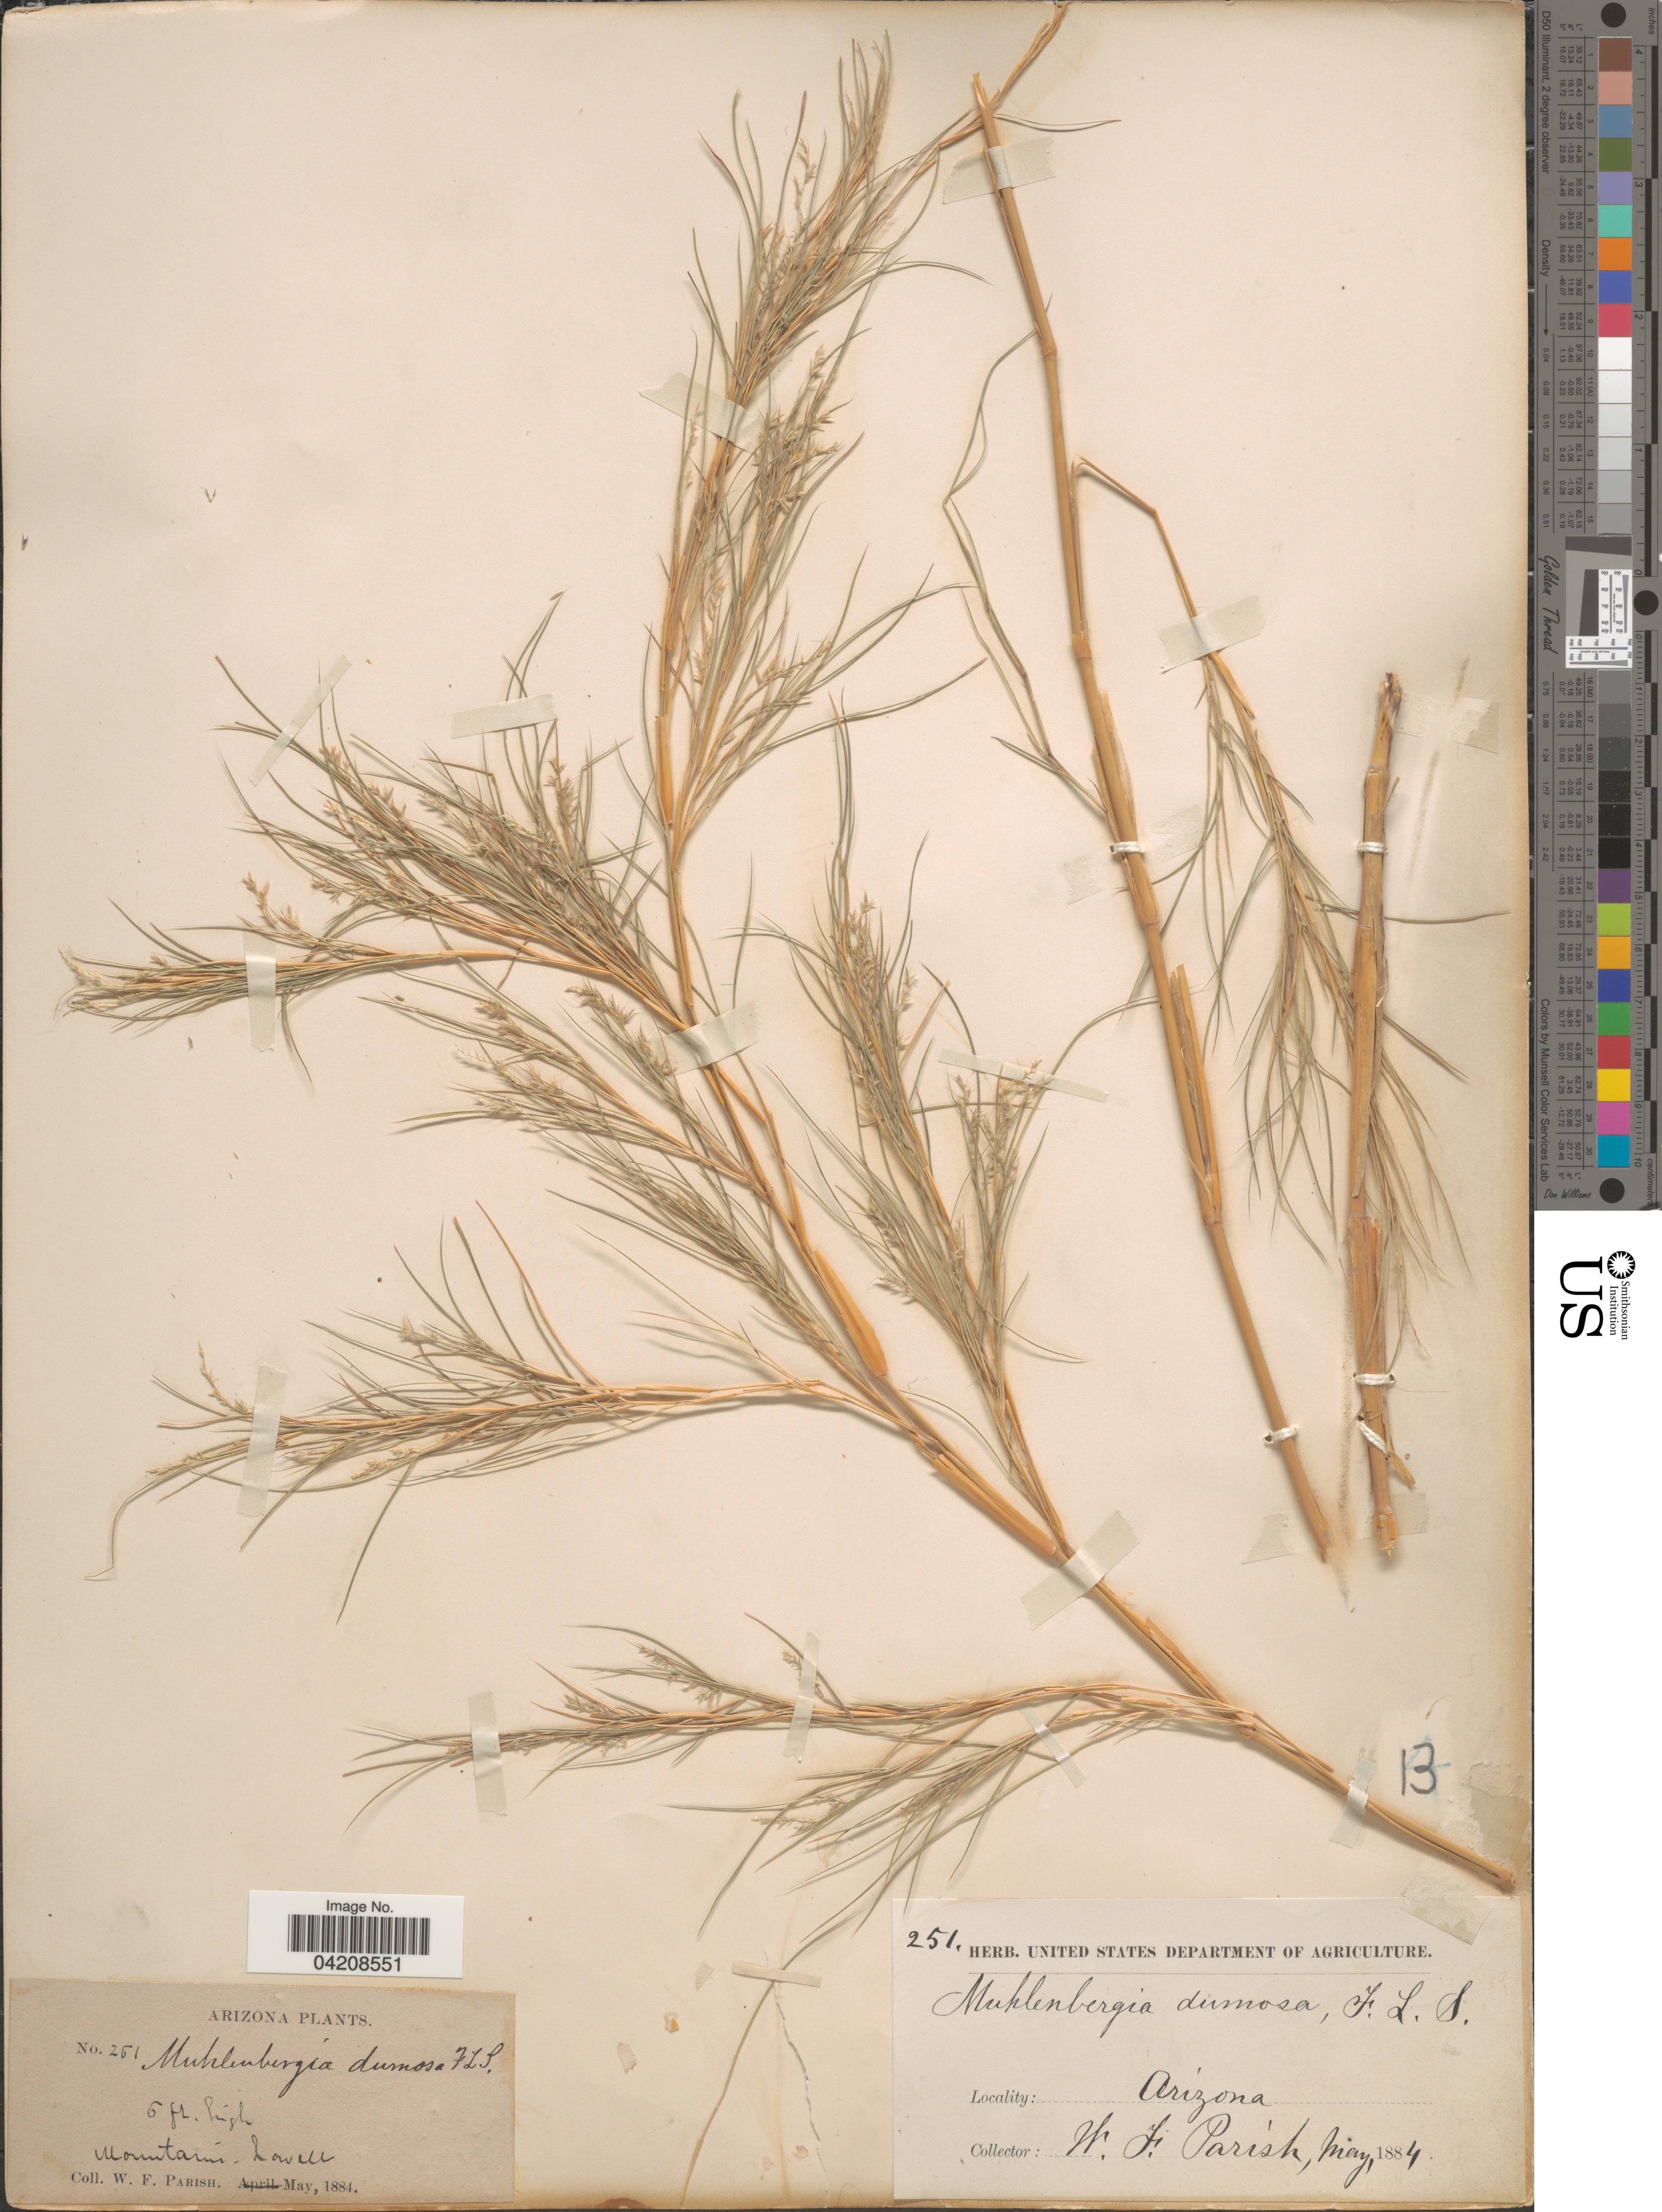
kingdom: Plantae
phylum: Tracheophyta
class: Liliopsida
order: Poales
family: Poaceae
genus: Muhlenbergia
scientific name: Muhlenbergia dumosa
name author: Scribn. ex Vasey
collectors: W. F. Parish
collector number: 251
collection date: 1884-05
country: United States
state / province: Arizona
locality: Mountains. Lowell.